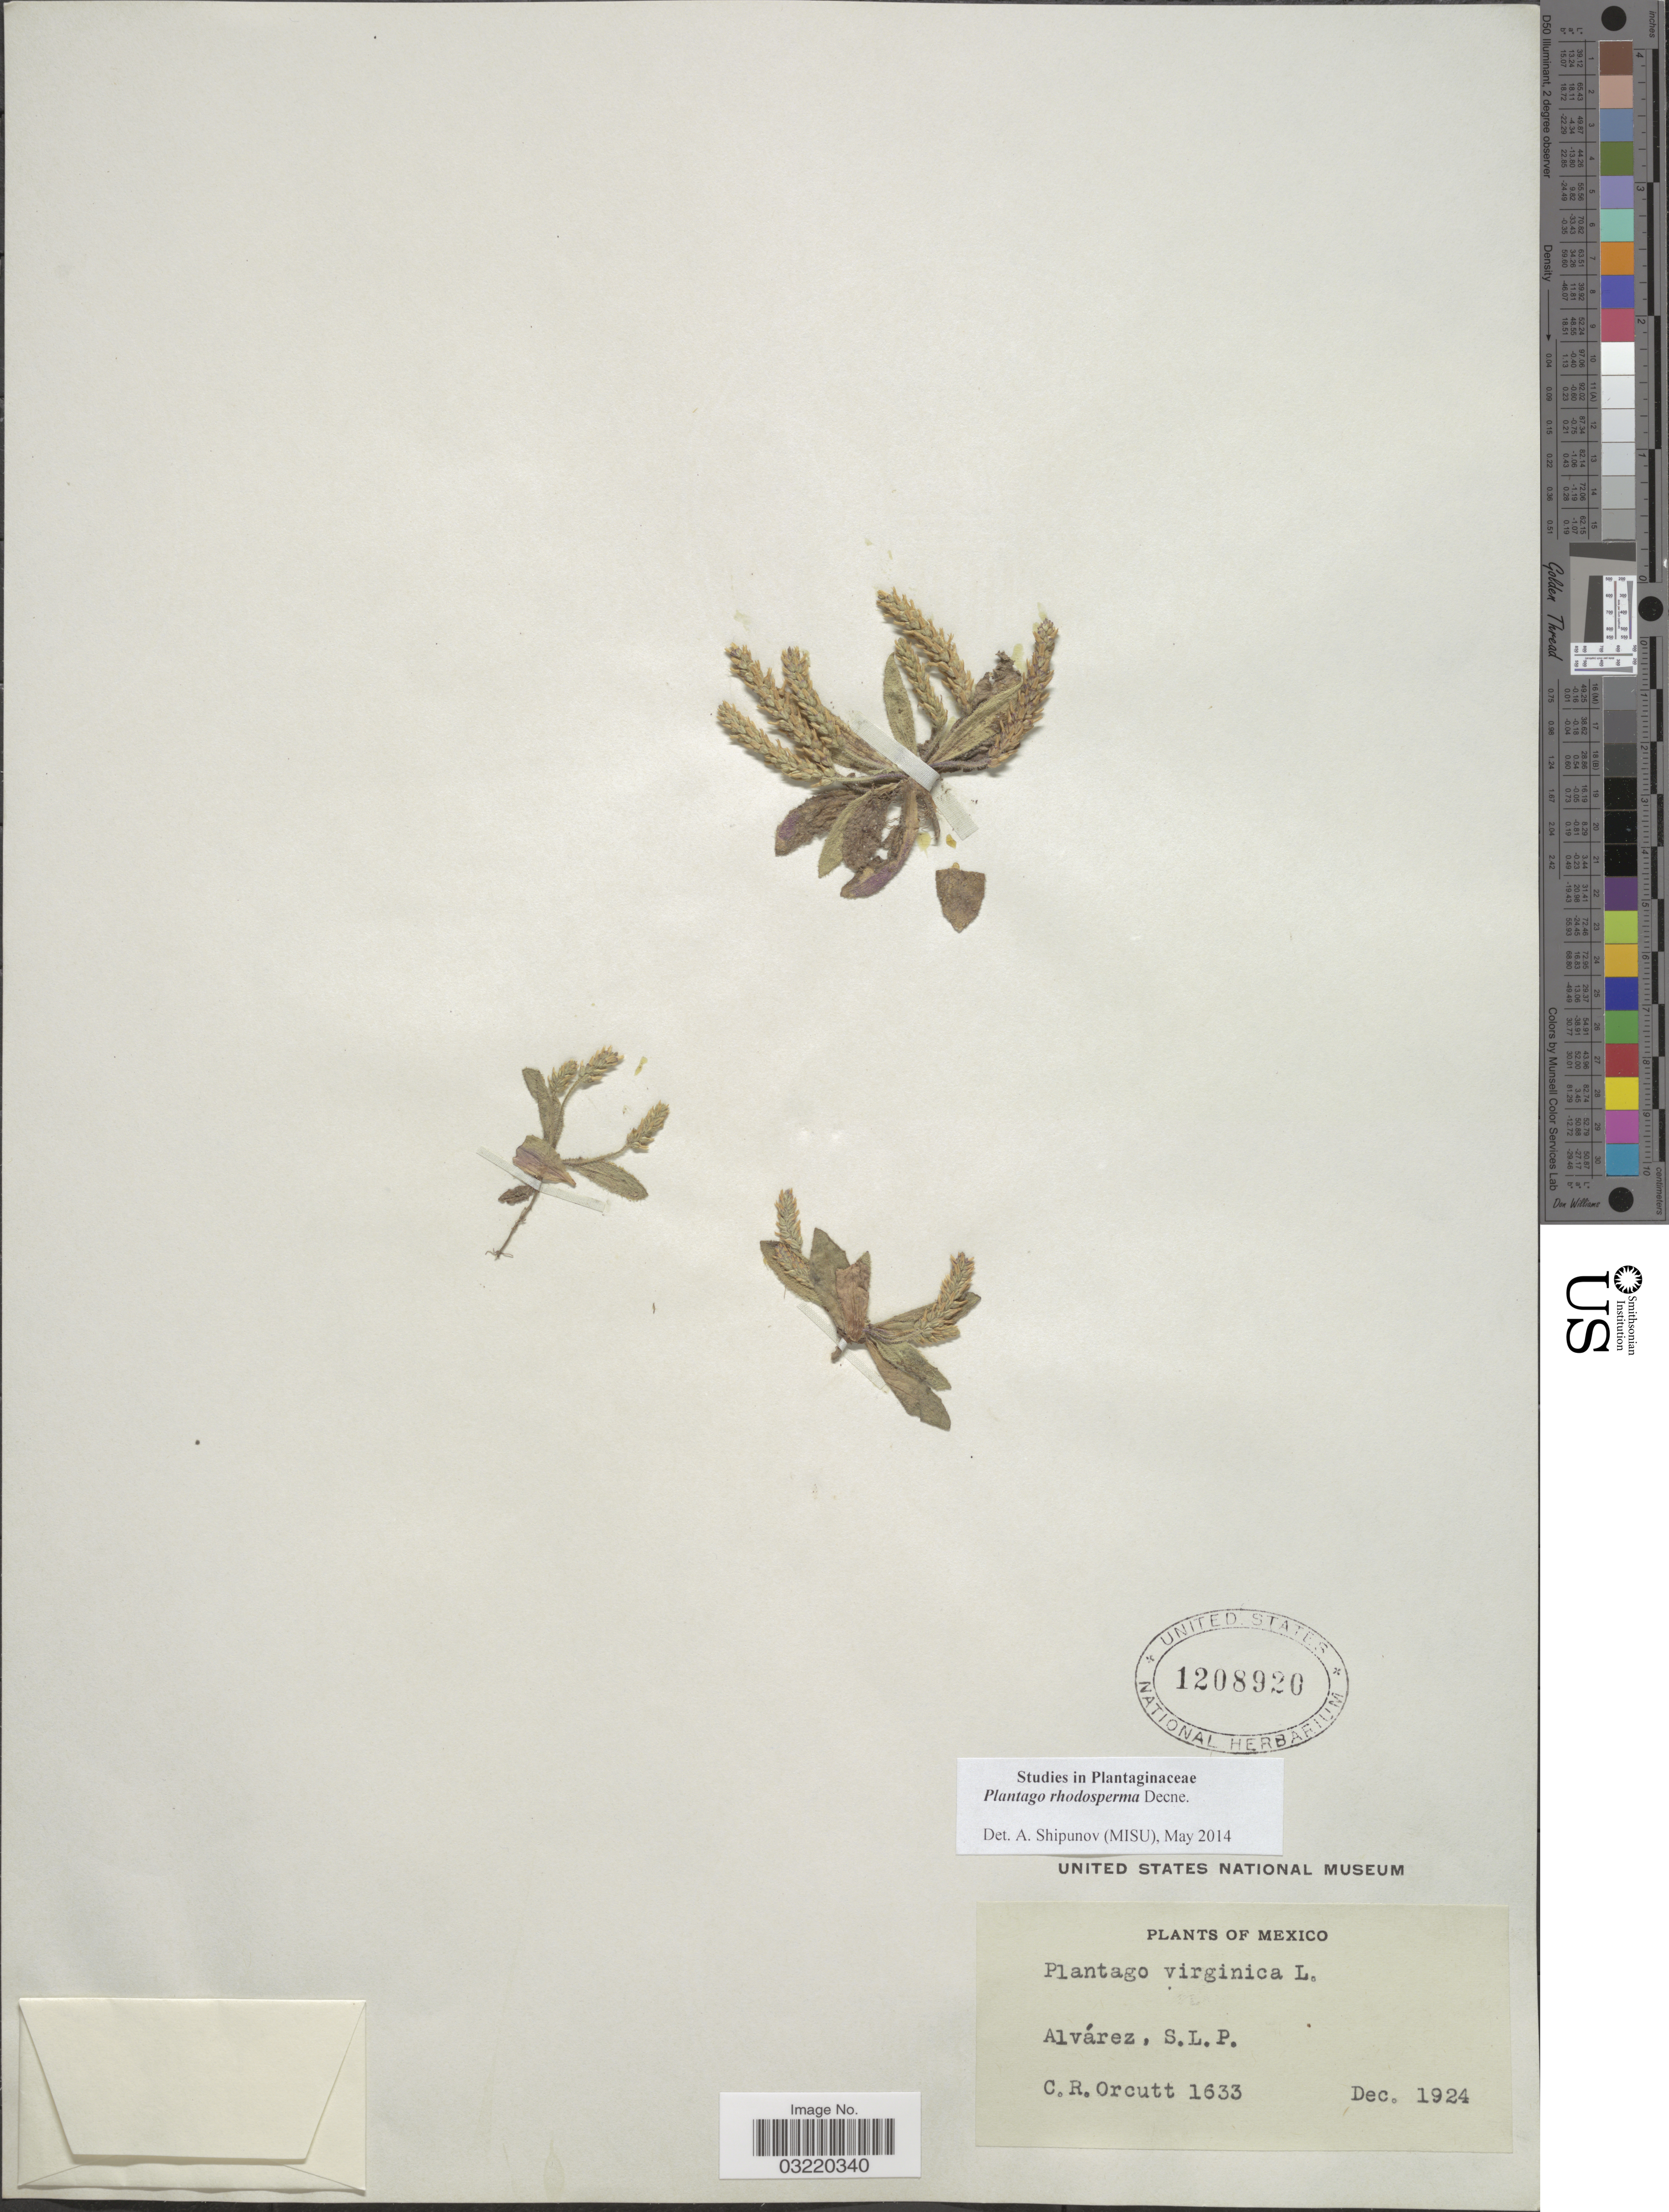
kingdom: Plantae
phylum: Tracheophyta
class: Magnoliopsida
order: Lamiales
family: Plantaginaceae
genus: Plantago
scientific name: Plantago rhodosperma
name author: Decne.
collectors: C. R. Orcutt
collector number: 1633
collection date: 1924-12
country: Mexico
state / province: San Luis Potosí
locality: Alvárez, S. L. P.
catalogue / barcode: US 1208920